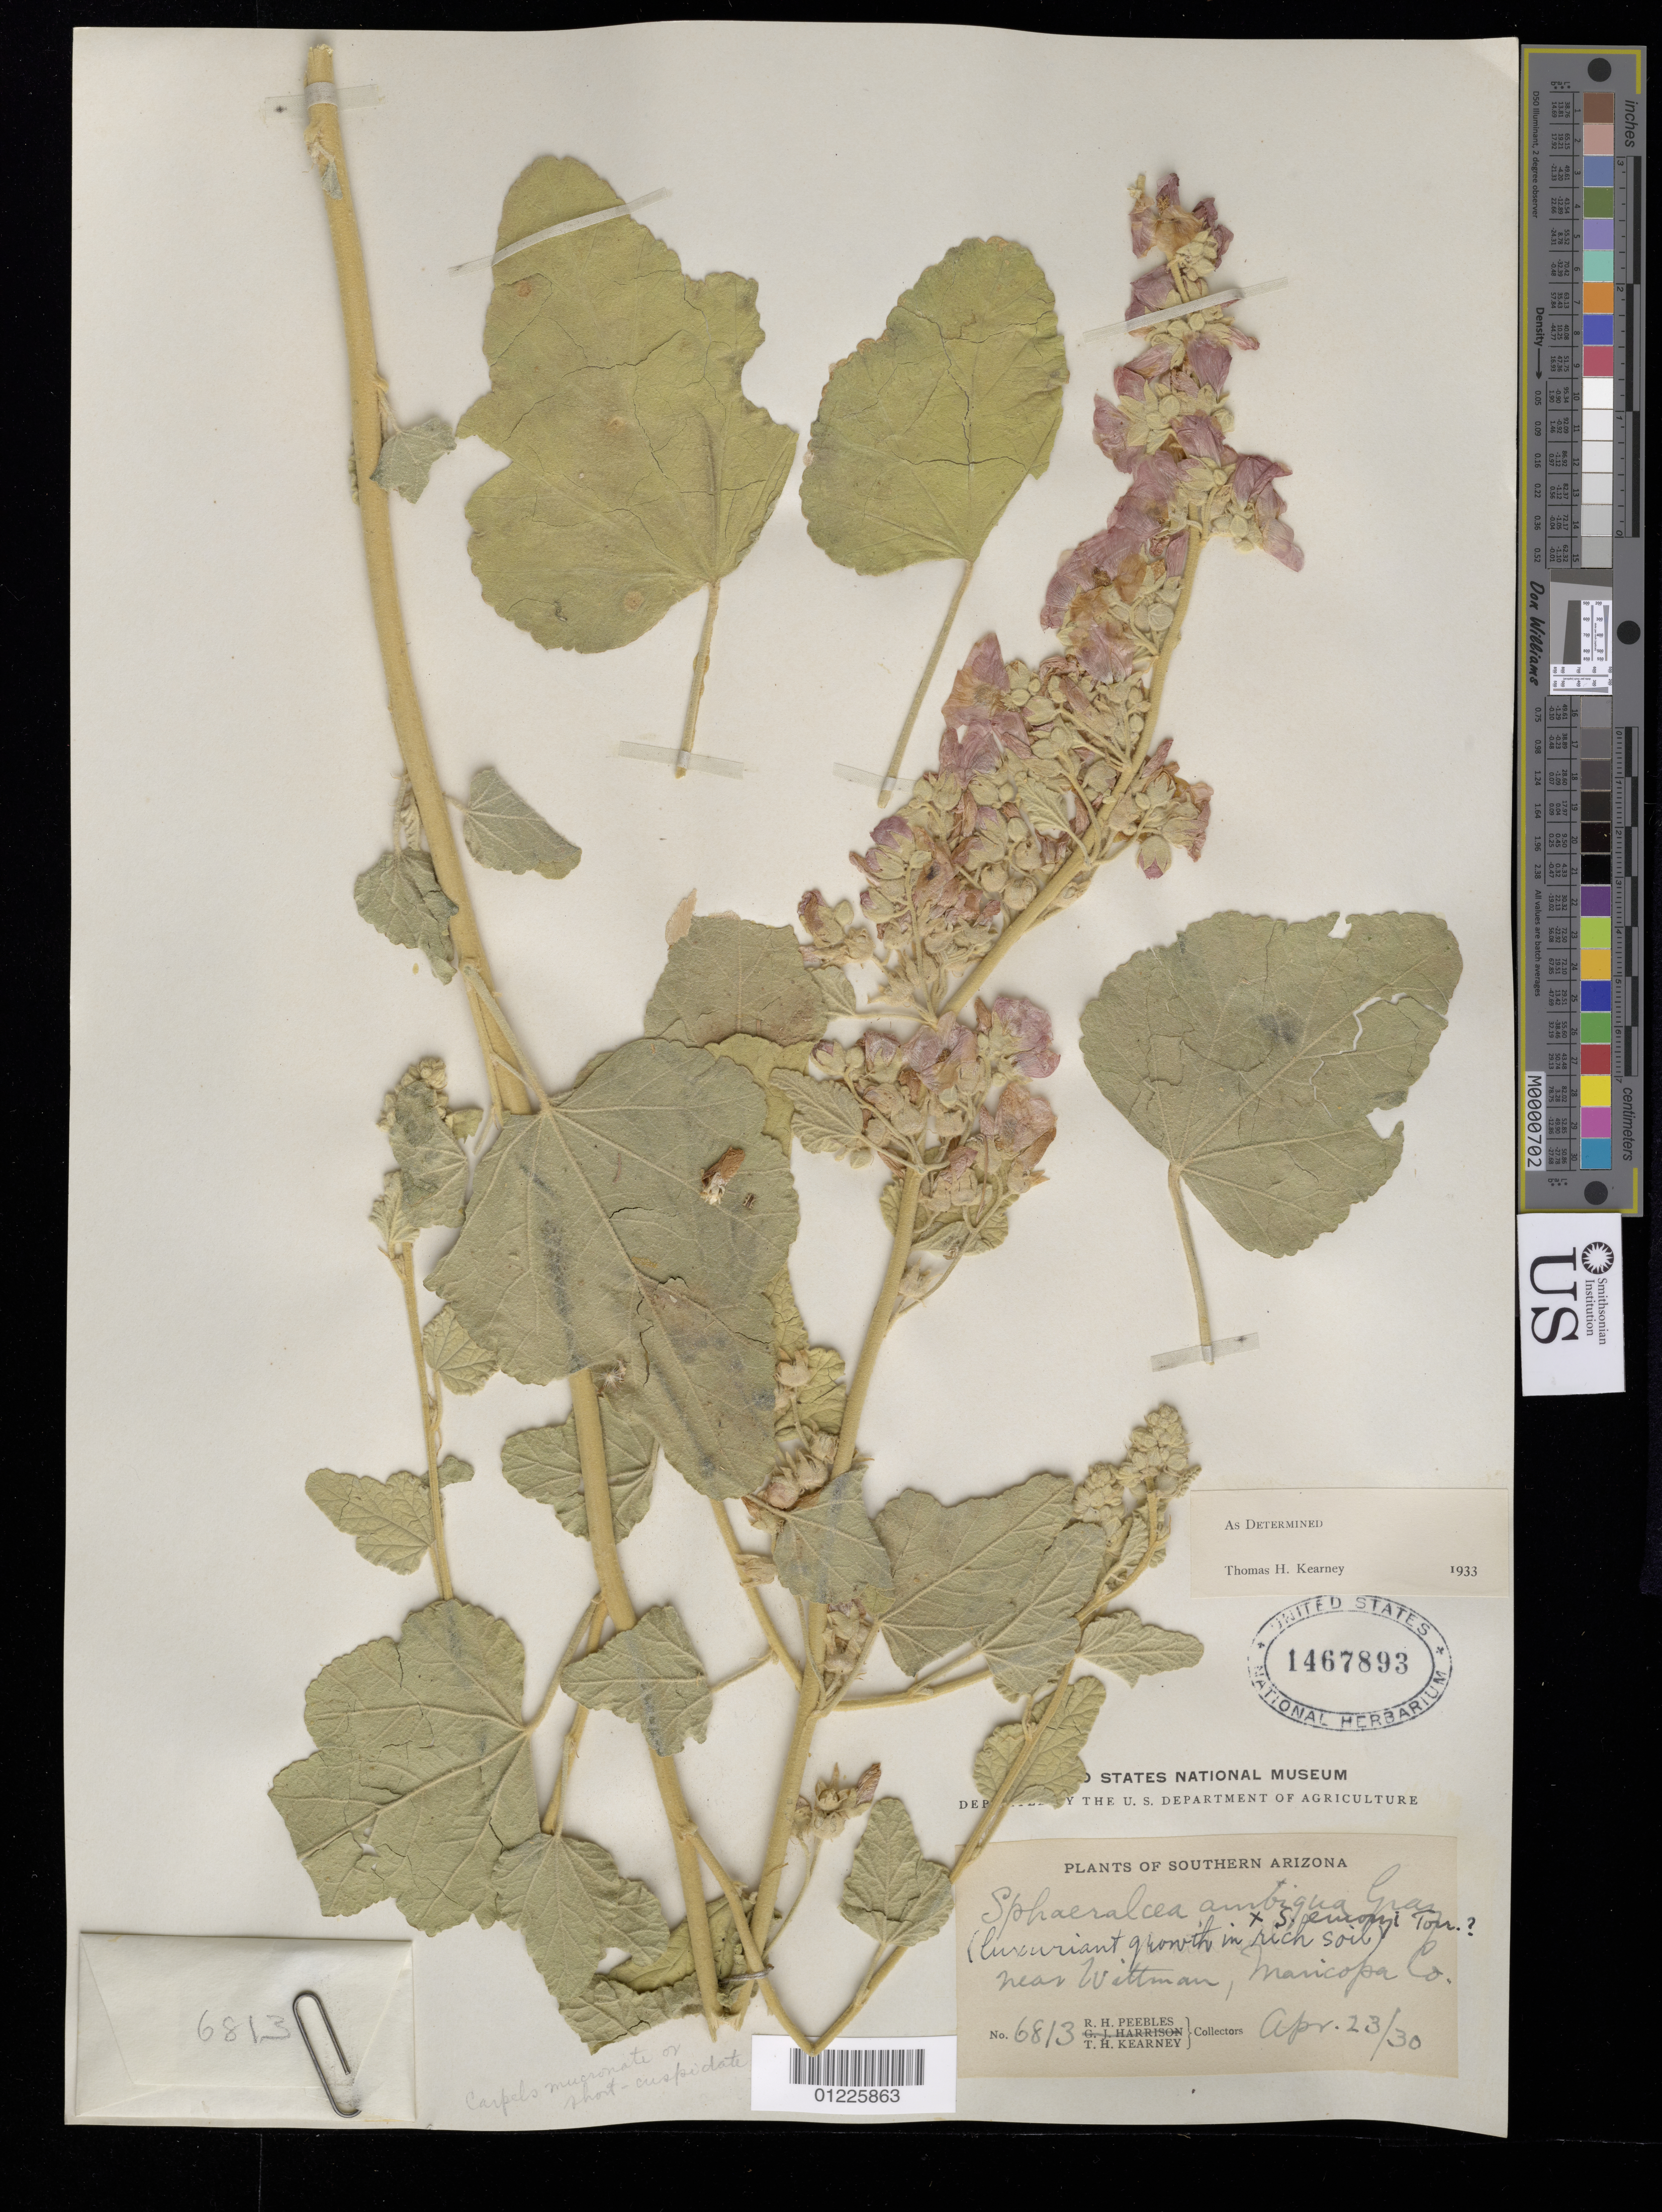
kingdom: Plantae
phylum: Tracheophyta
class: Magnoliopsida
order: Malvales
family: Malvaceae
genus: Sphaeralcea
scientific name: Sphaeralcea ambigua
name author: A. Gray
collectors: R. H. Peebles & T. H. Kearney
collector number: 6813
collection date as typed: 23 Apr 1930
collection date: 1930-04-23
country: United States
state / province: Arizona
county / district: Maricopa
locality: Near Wittman.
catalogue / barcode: US 1467893